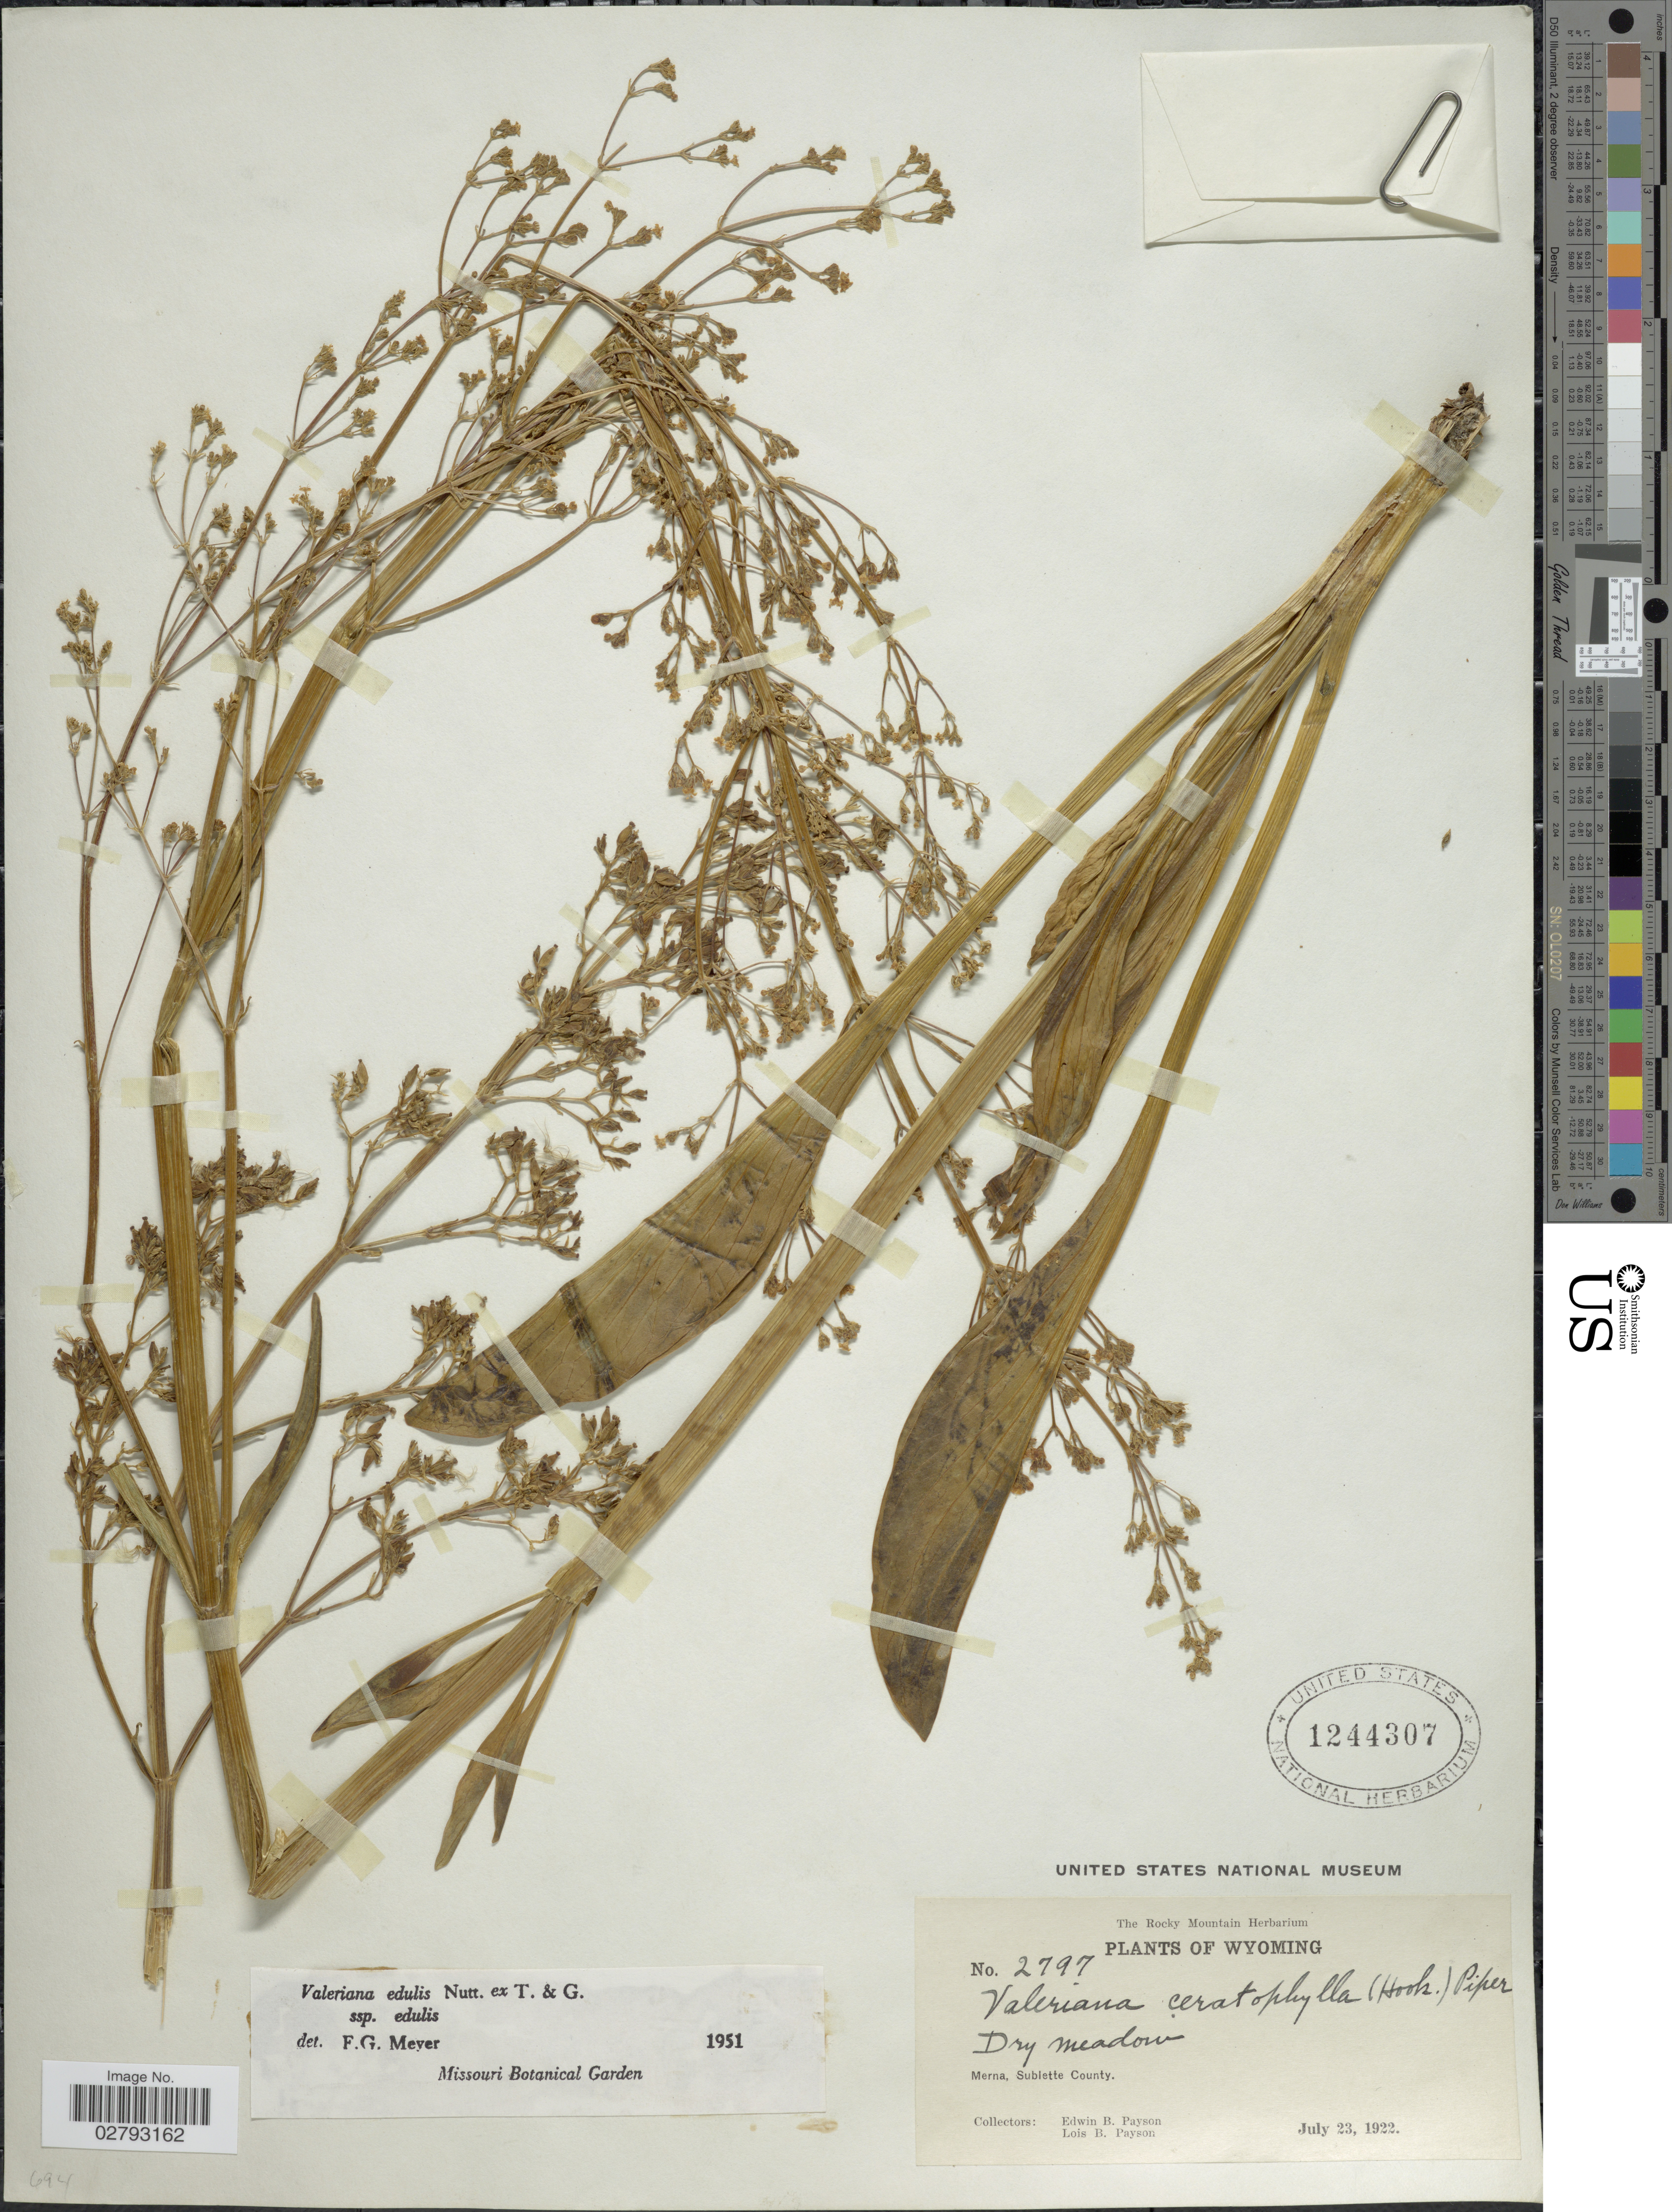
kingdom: Plantae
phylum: Tracheophyta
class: Magnoliopsida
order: Dipsacales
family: Caprifoliaceae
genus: Valeriana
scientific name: Valeriana edulis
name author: Nutt.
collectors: E. B. Payson & L. Payson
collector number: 2797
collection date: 1922-07-23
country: United States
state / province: Wyoming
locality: Merna, Sublette County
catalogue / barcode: US 1244307